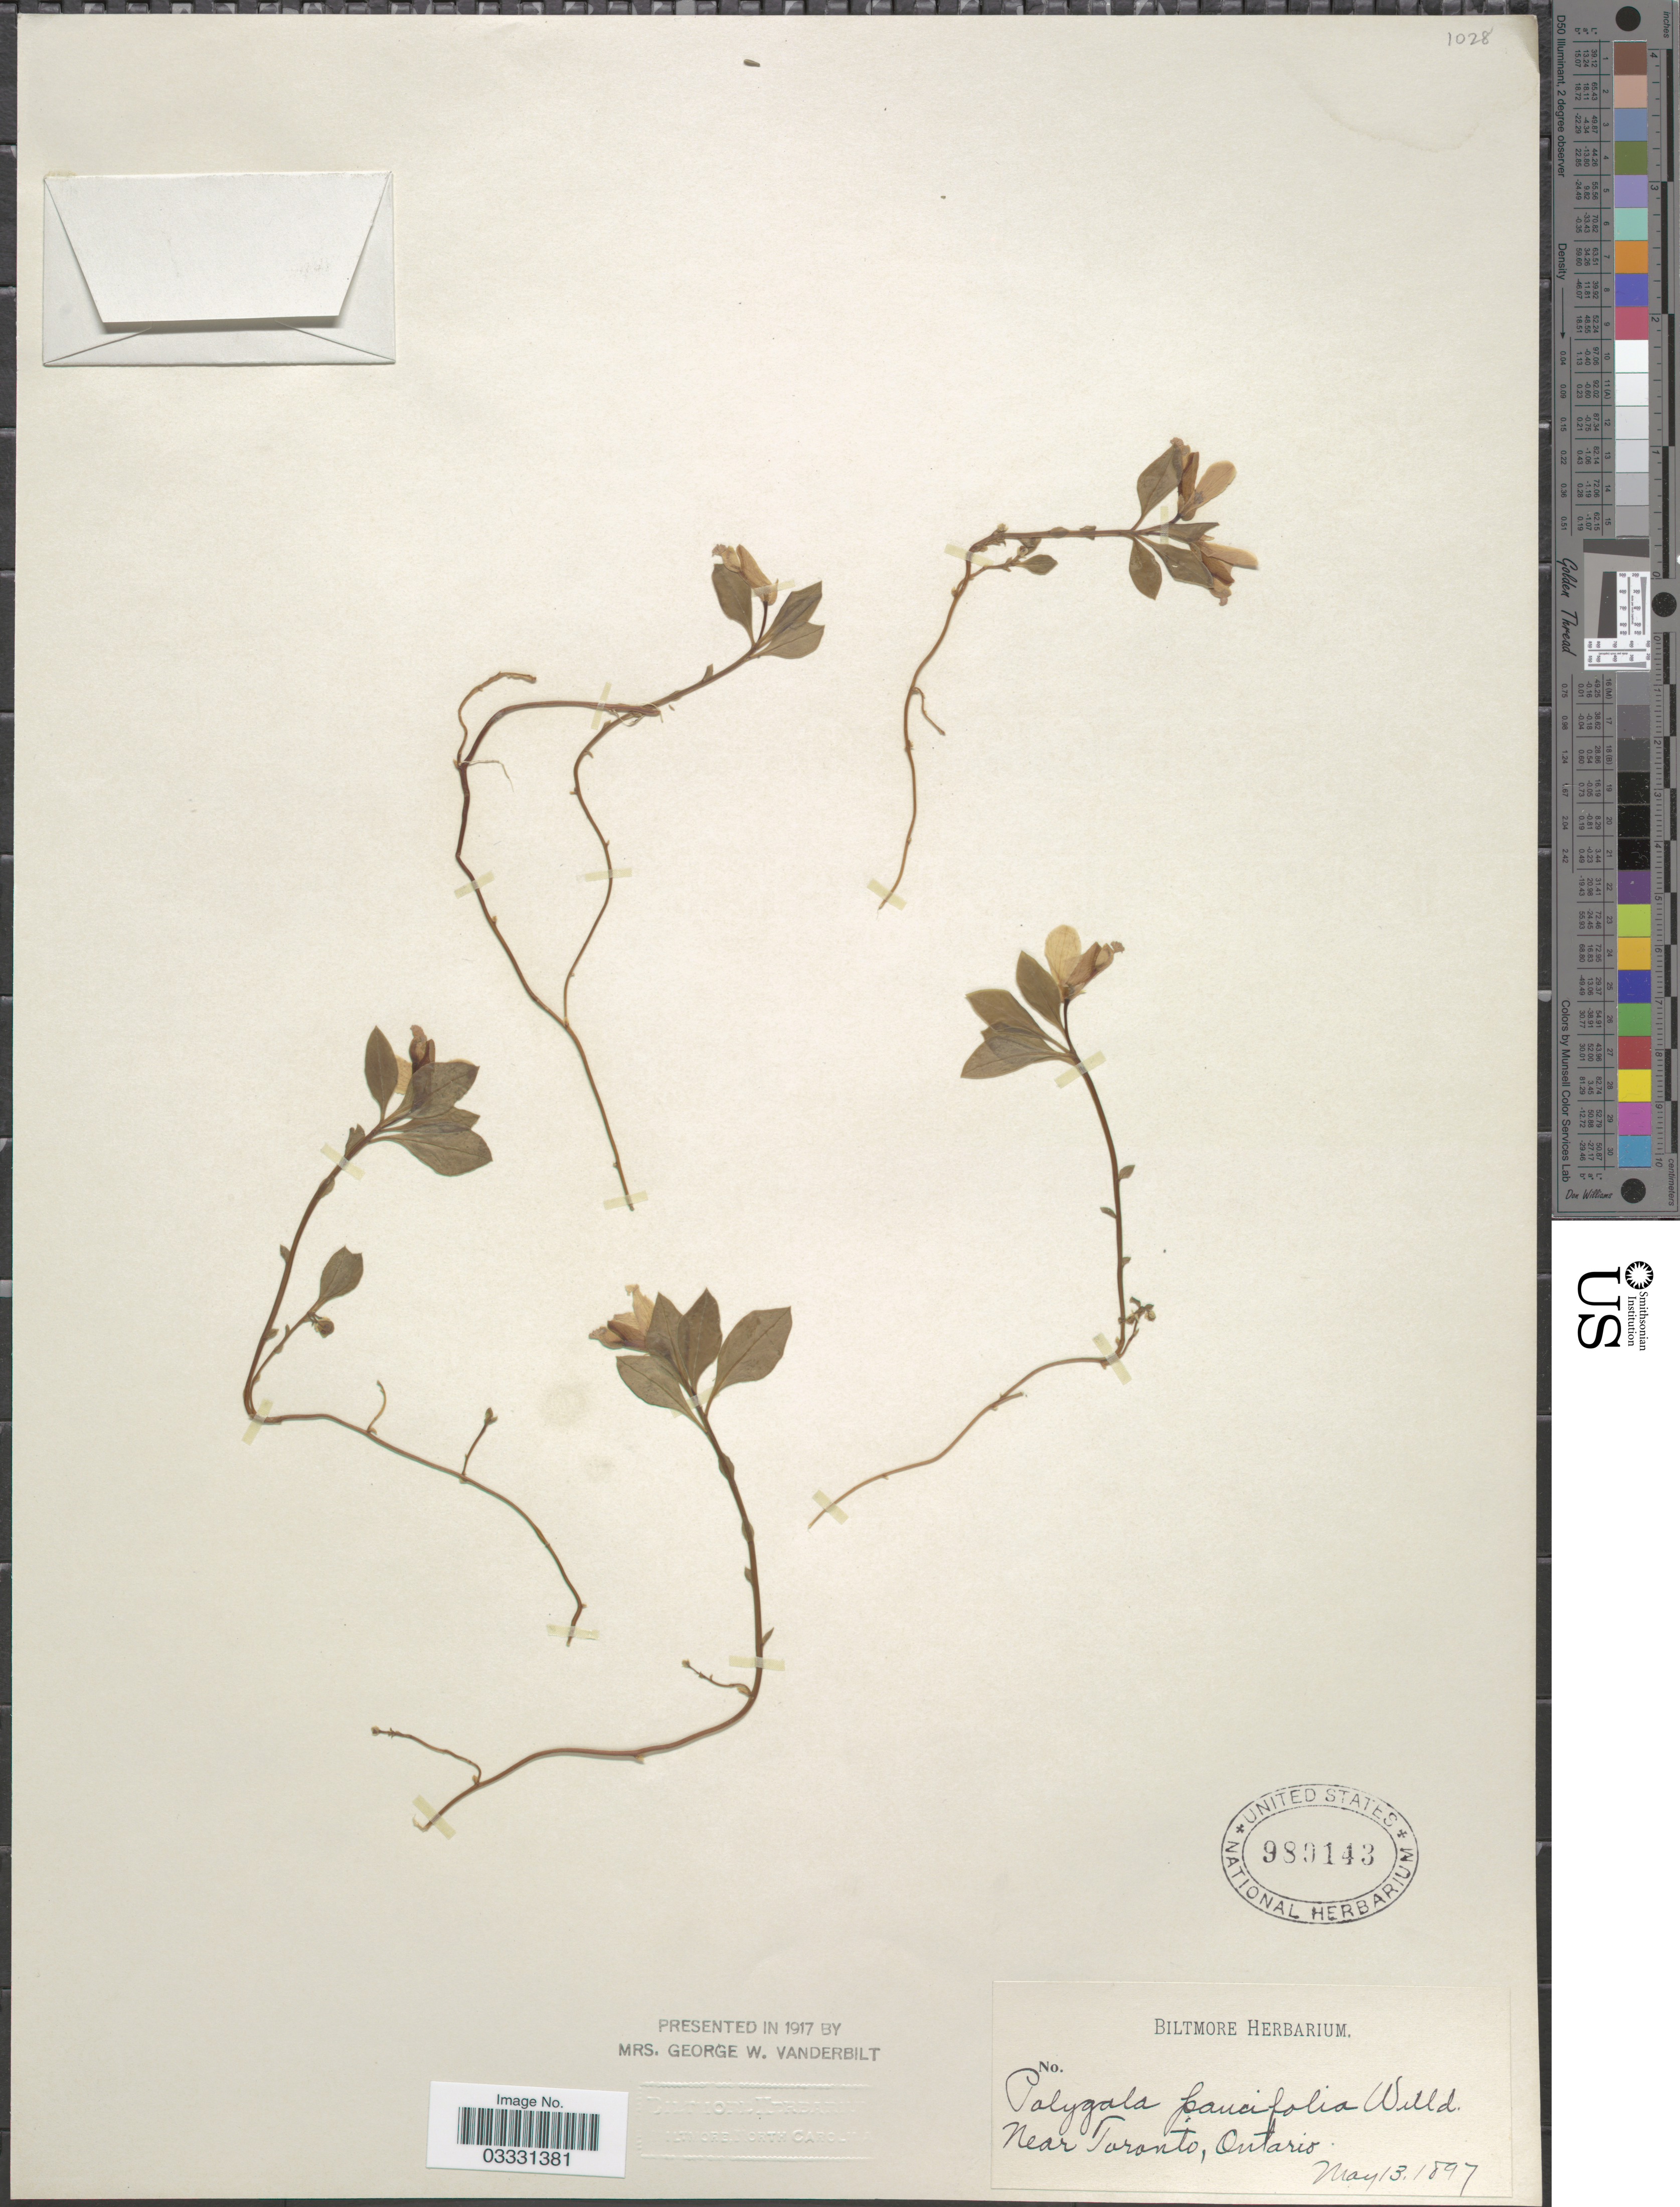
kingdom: Plantae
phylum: Tracheophyta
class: Magnoliopsida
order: Fabales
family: Polygalaceae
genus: Polygaloides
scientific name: Polygaloides paucifolia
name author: (Willd.) J.R. Abbott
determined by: Strong, Mark T., (BOT), Smithsonian Institution - National Museum of Natural History (UNITED STATES)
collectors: ex herb. Biltmore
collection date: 1897-05-13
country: Canada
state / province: Ontario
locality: Near Toronto.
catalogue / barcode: US 980143